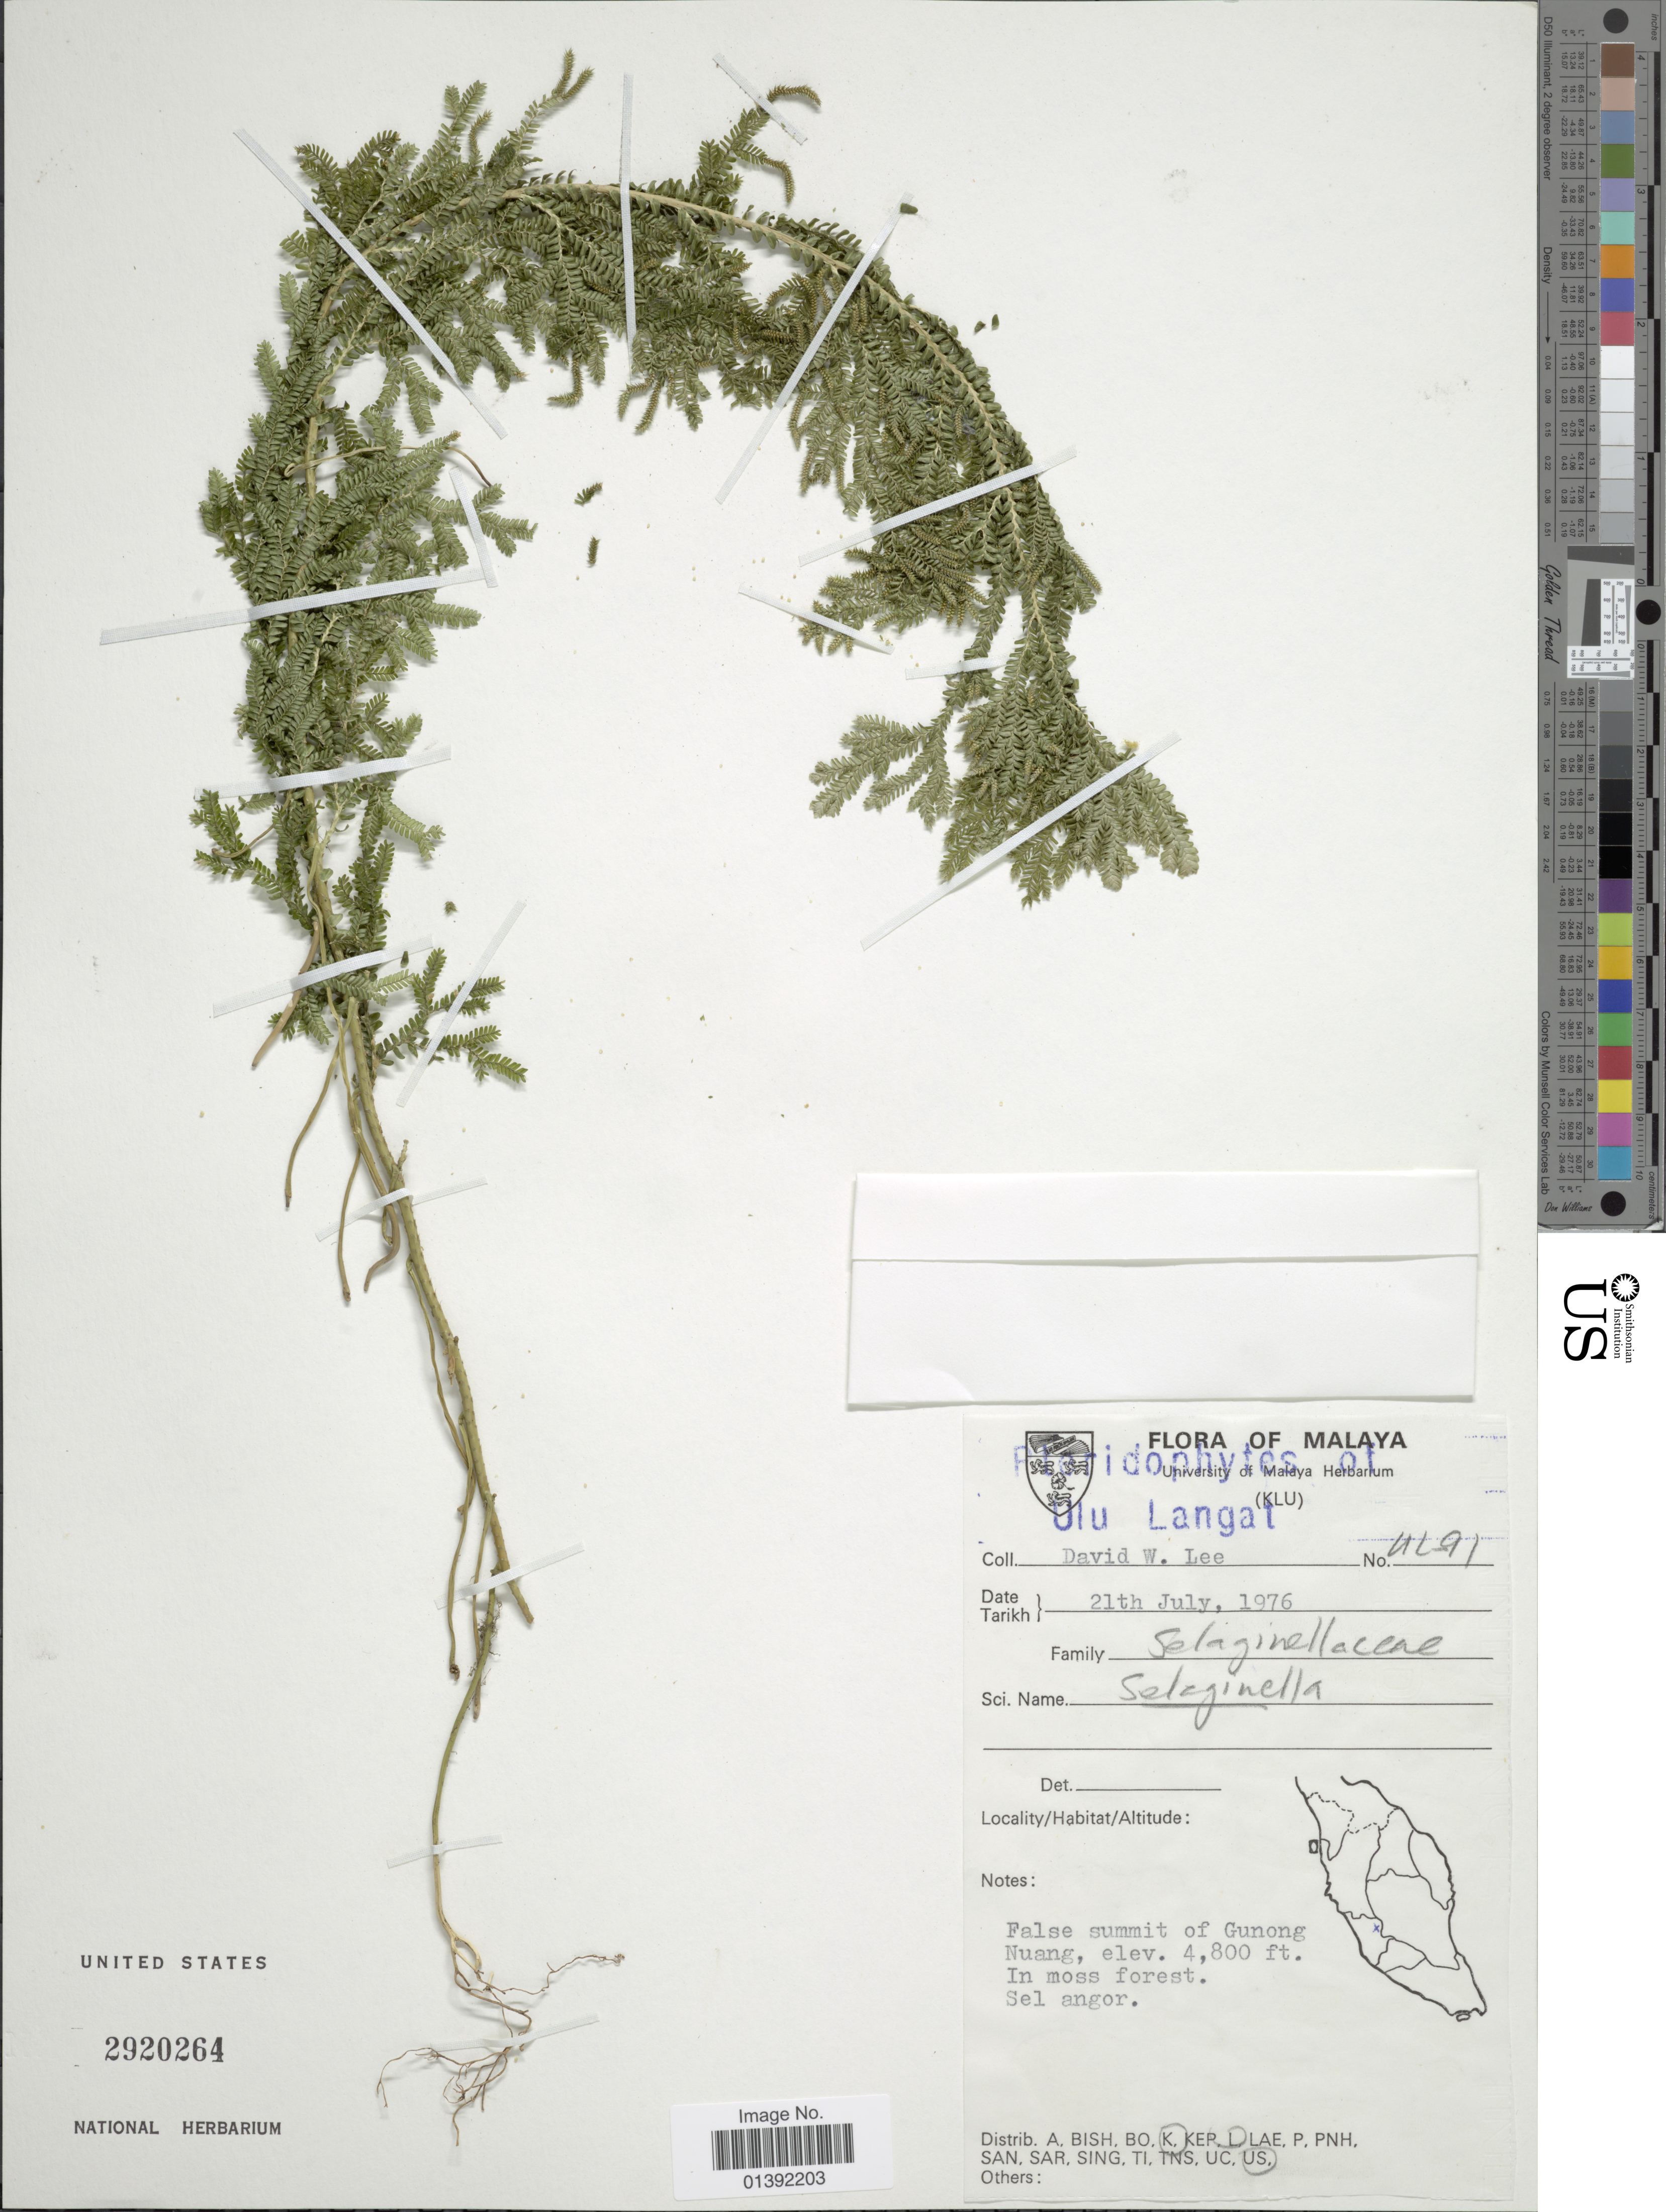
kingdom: Plantae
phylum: Tracheophyta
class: Lycopodiopsida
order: Selaginellales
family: Selaginellaceae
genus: Selaginella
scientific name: Selaginella sp.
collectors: D. Lee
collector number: UL91*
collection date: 1976-07-21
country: Malaysia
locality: Malaya, False summit of Gunong Nuang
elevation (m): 1463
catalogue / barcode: US 2920264